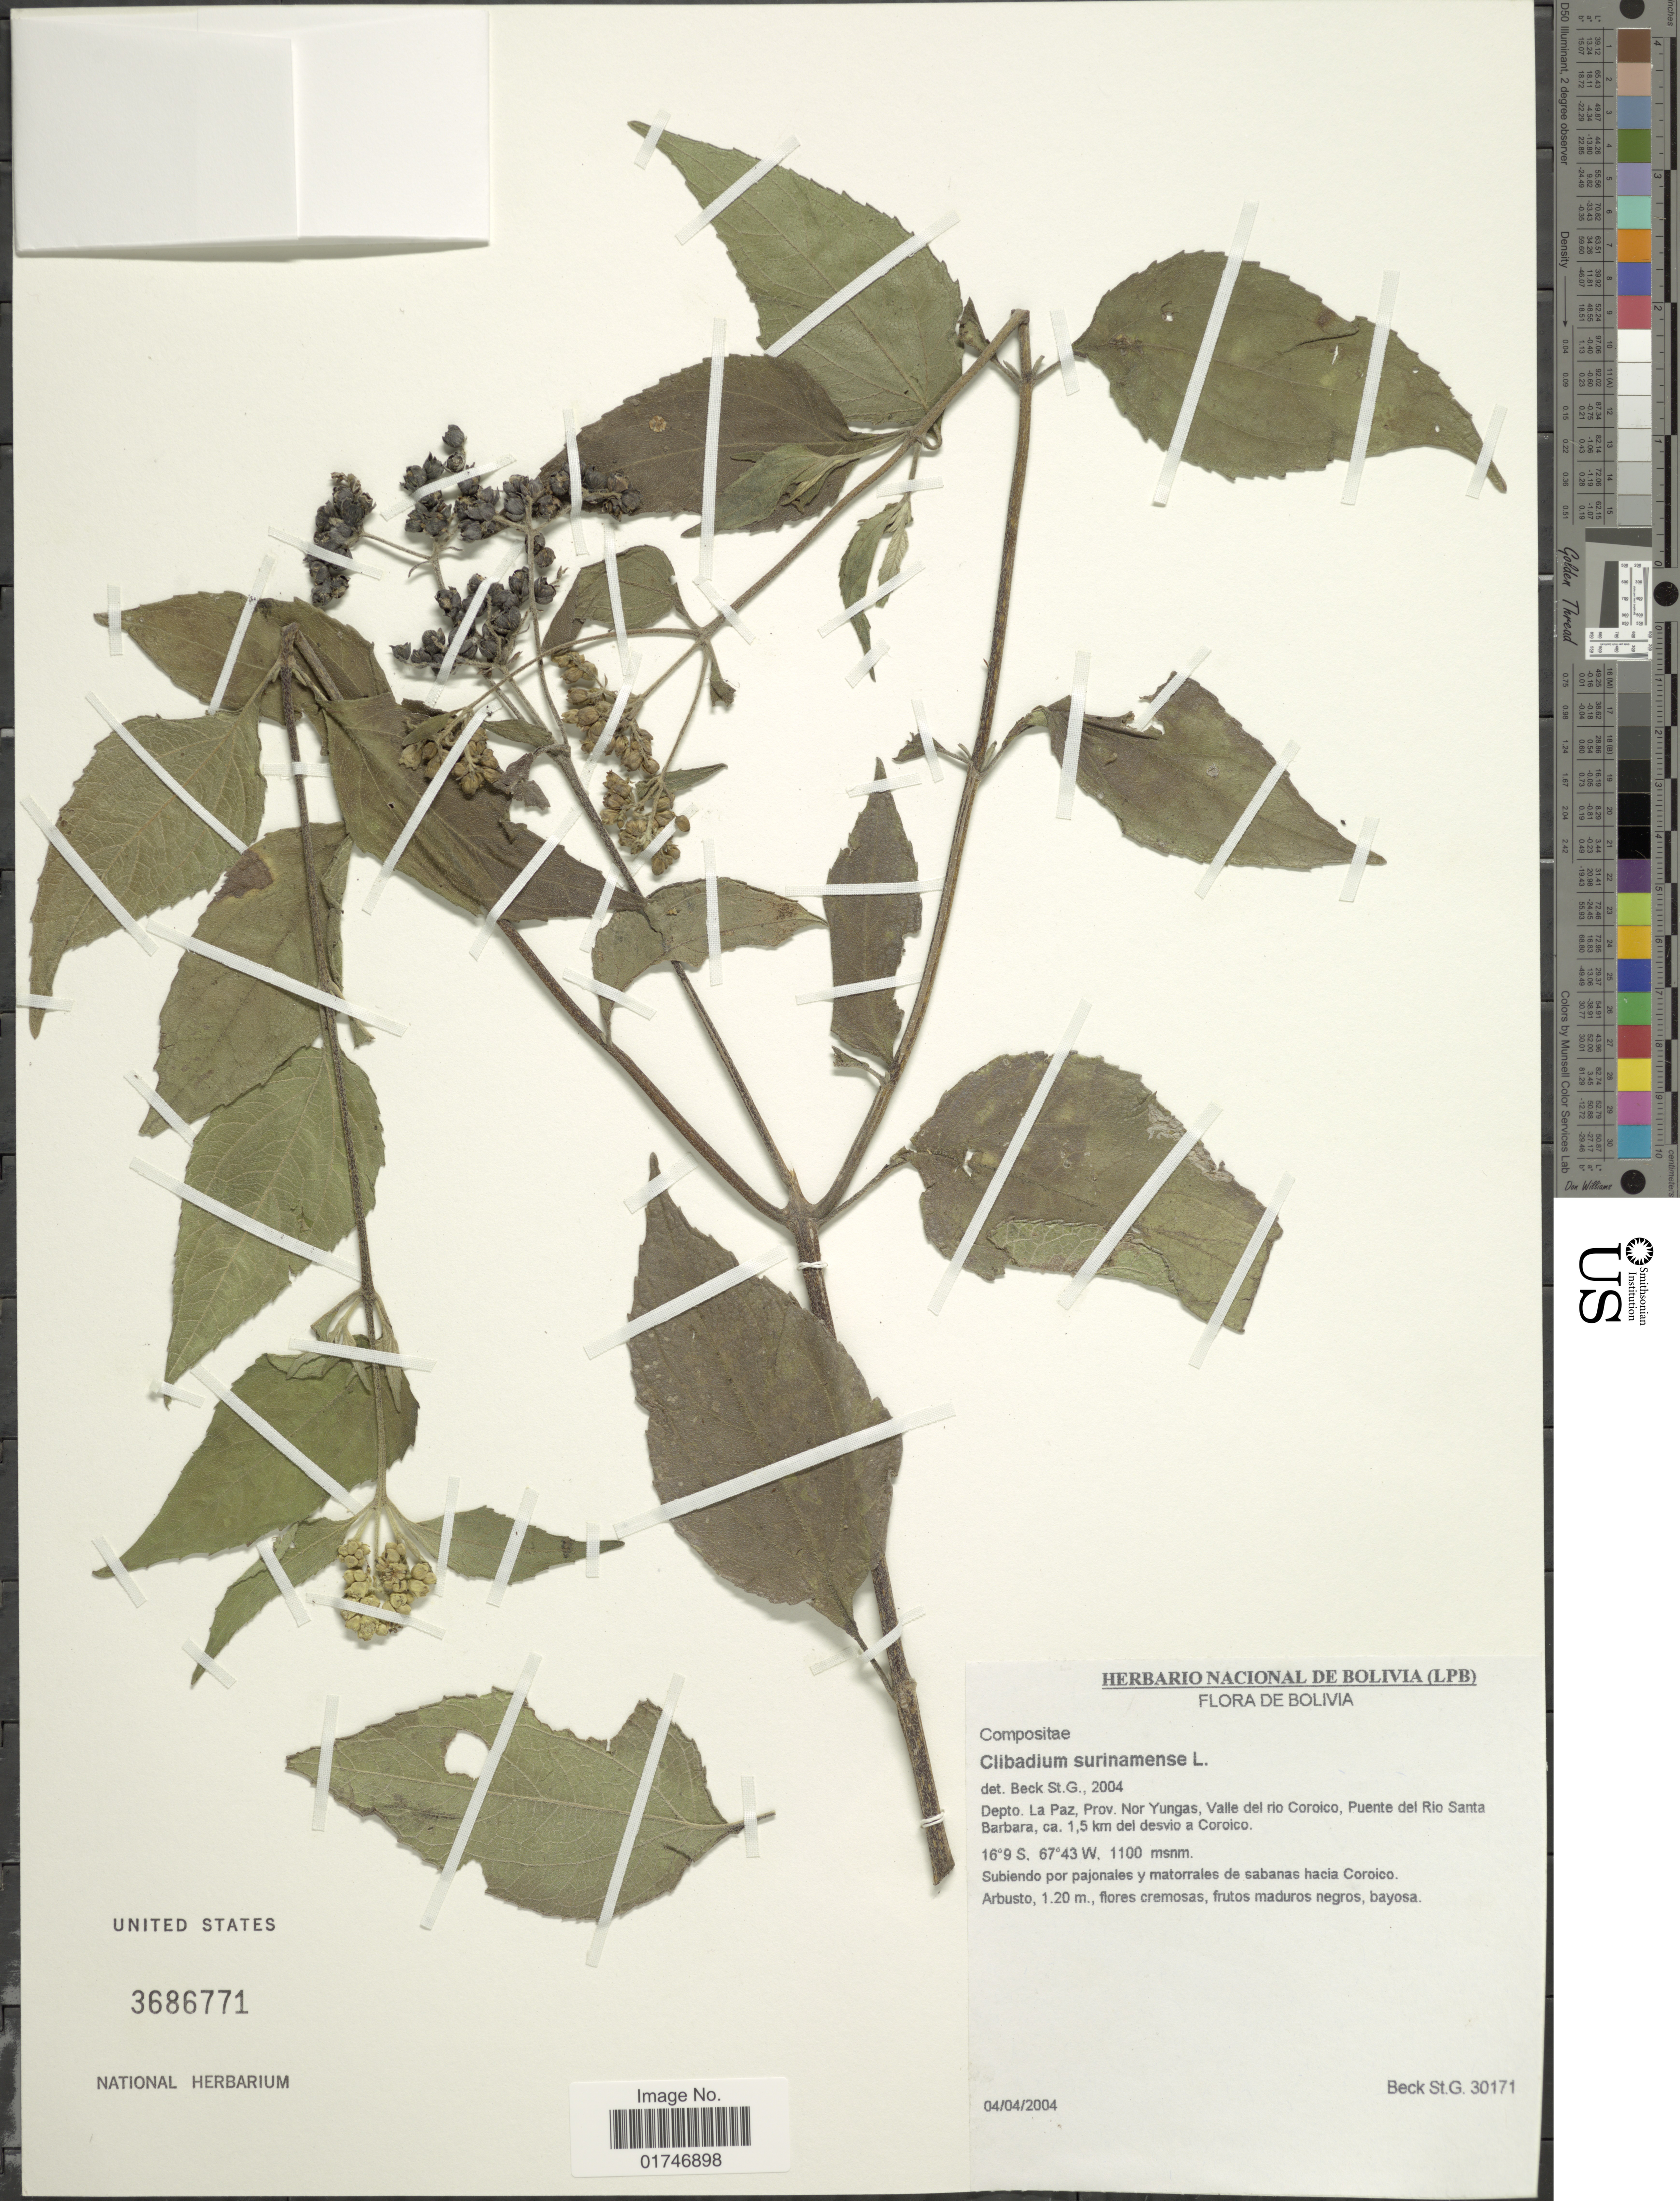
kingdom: Plantae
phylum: Tracheophyta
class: Magnoliopsida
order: Asterales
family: Asteraceae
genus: Clibadium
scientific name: Clibadium surinamense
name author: L.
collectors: S. G. Beck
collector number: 30171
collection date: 2004-04-04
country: Bolivia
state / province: La Paz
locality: Depto. La Paz, Prov. Nor Yungas, Valle del rio Coroico, Puente del Rio Santa Barbara, ca. 1,5 km del desvio a Coroico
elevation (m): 1100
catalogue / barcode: US 3686771